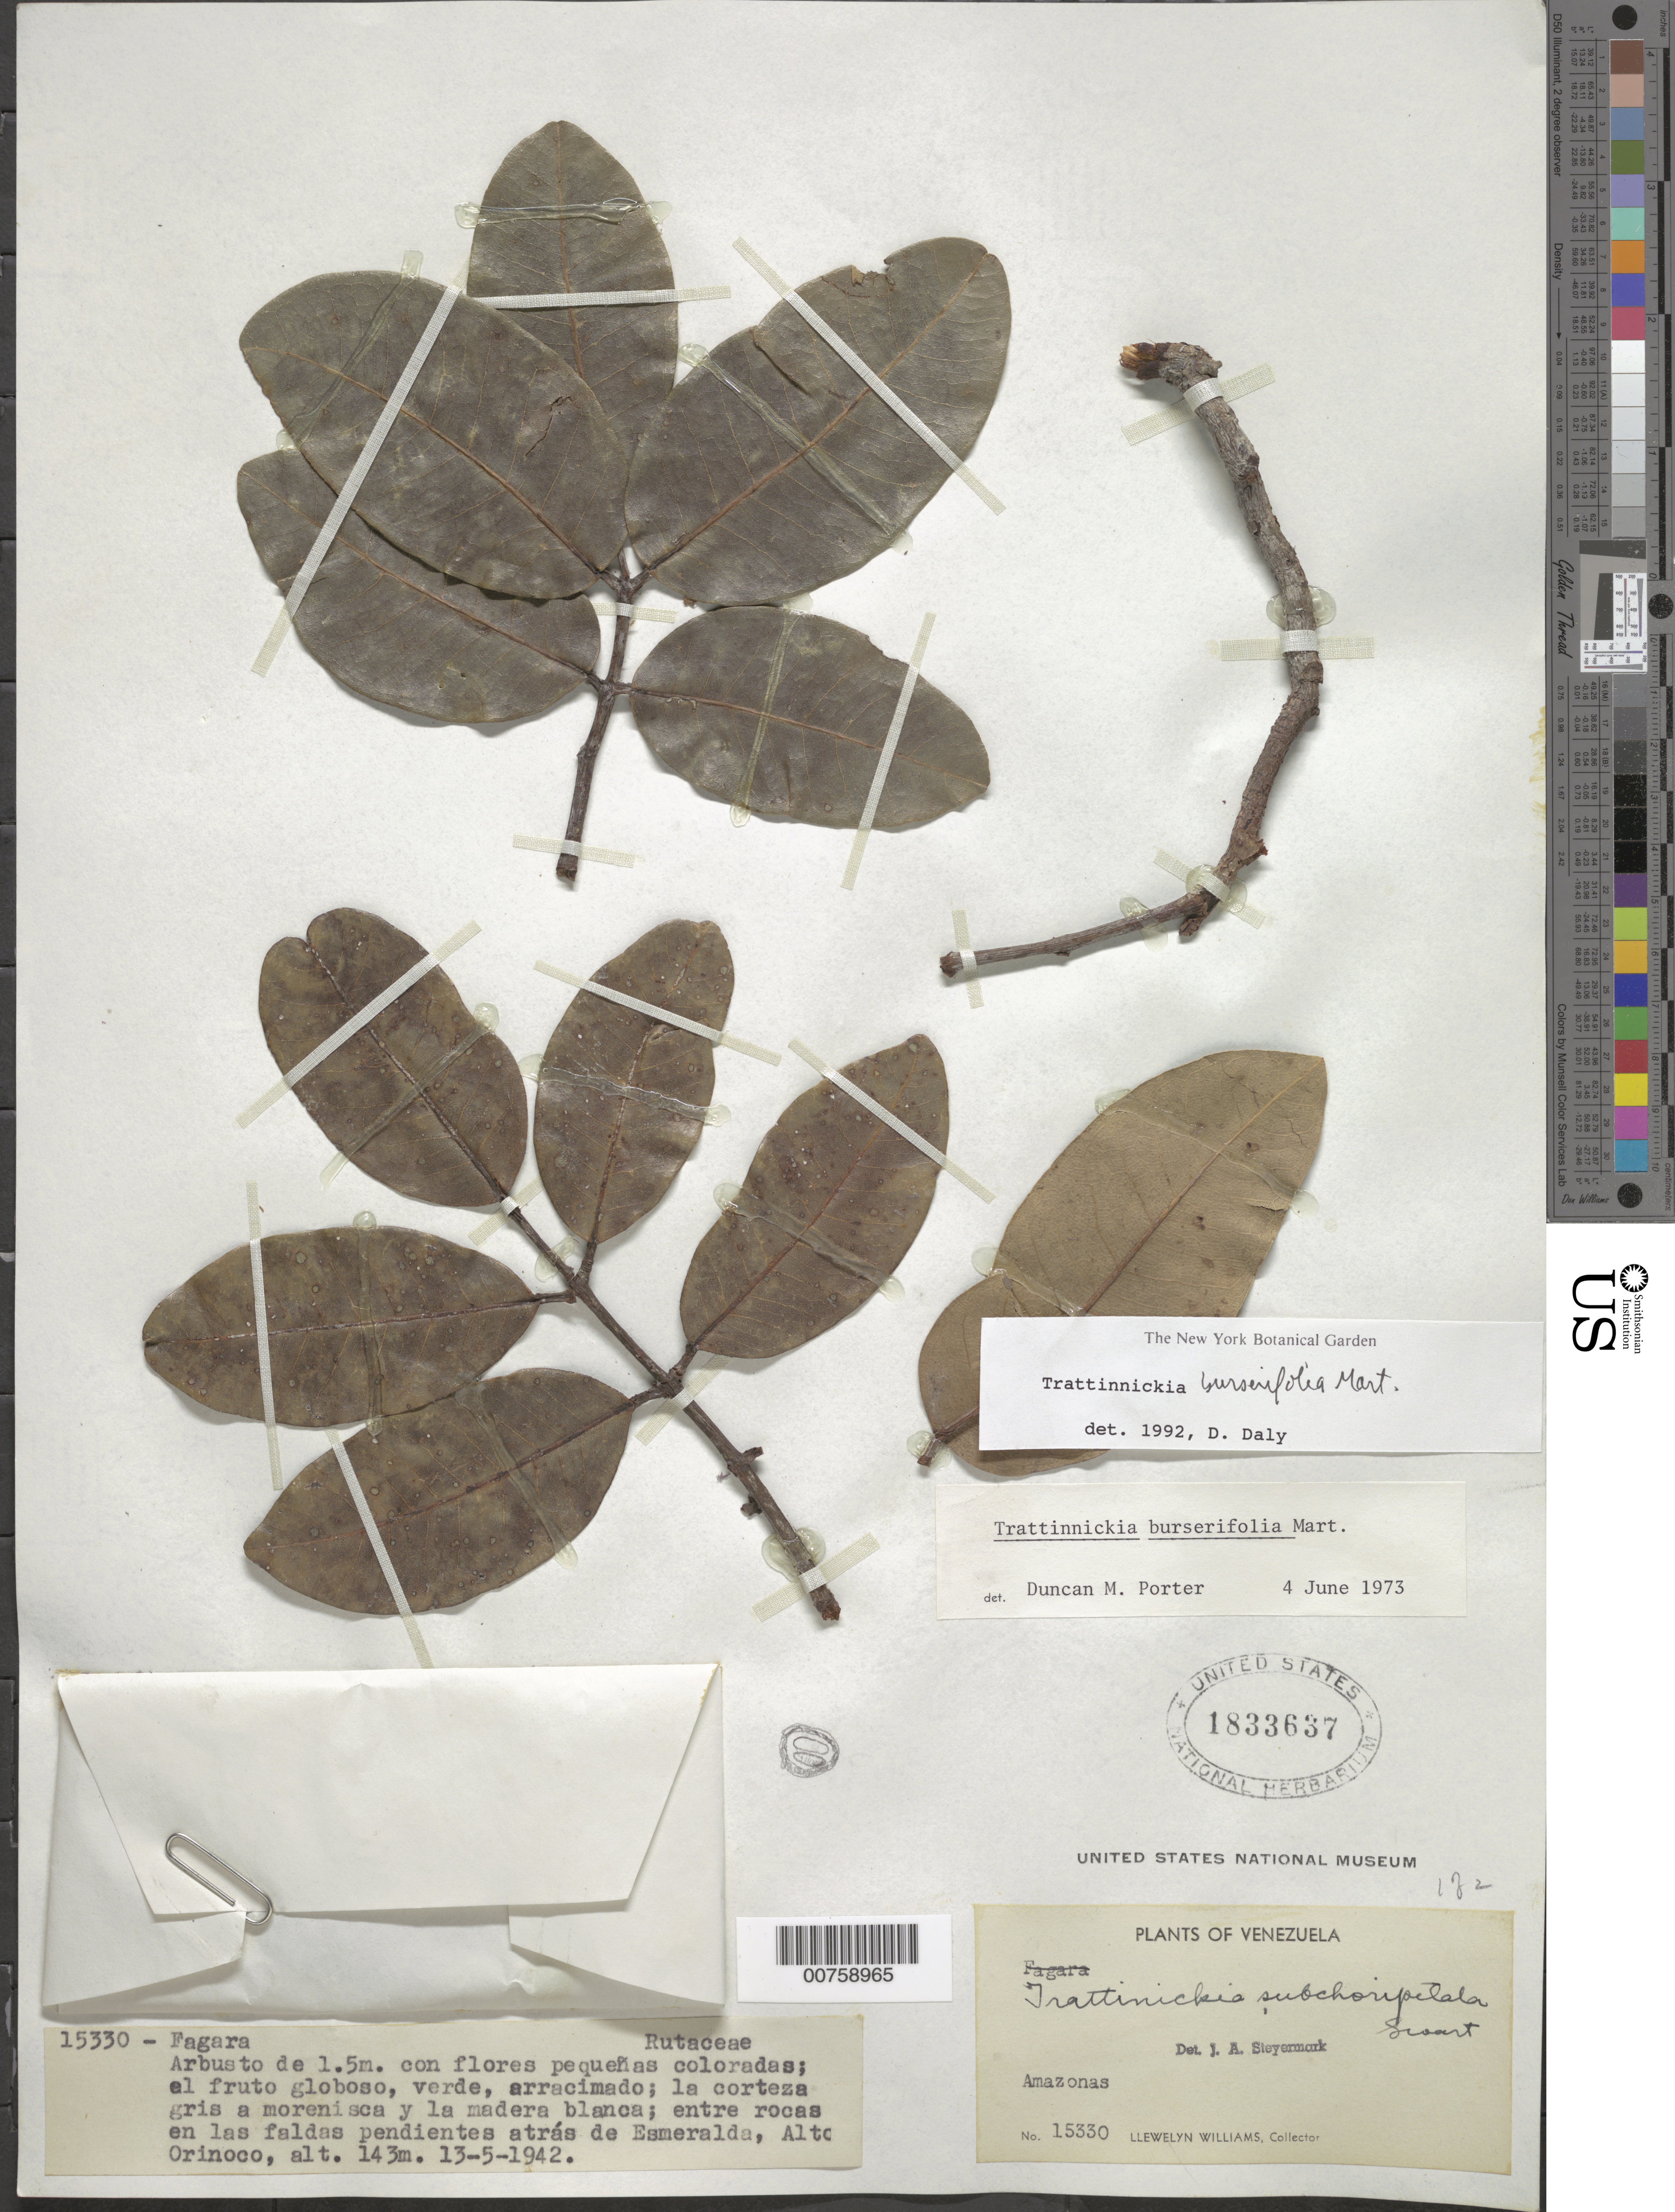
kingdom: Plantae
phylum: Tracheophyta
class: Magnoliopsida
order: Sapindales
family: Burseraceae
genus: Trattinnickia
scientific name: Trattinnickia burserifolia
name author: Mart.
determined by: Daly, D. C.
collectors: Ll. Williams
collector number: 15330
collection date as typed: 13-May-42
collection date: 1942-05-13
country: Venezuela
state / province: Amazonas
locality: Esmeralda, Alto Orinoco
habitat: Entre rocas en las faldas pendientes atras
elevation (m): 143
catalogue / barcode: US 1833637